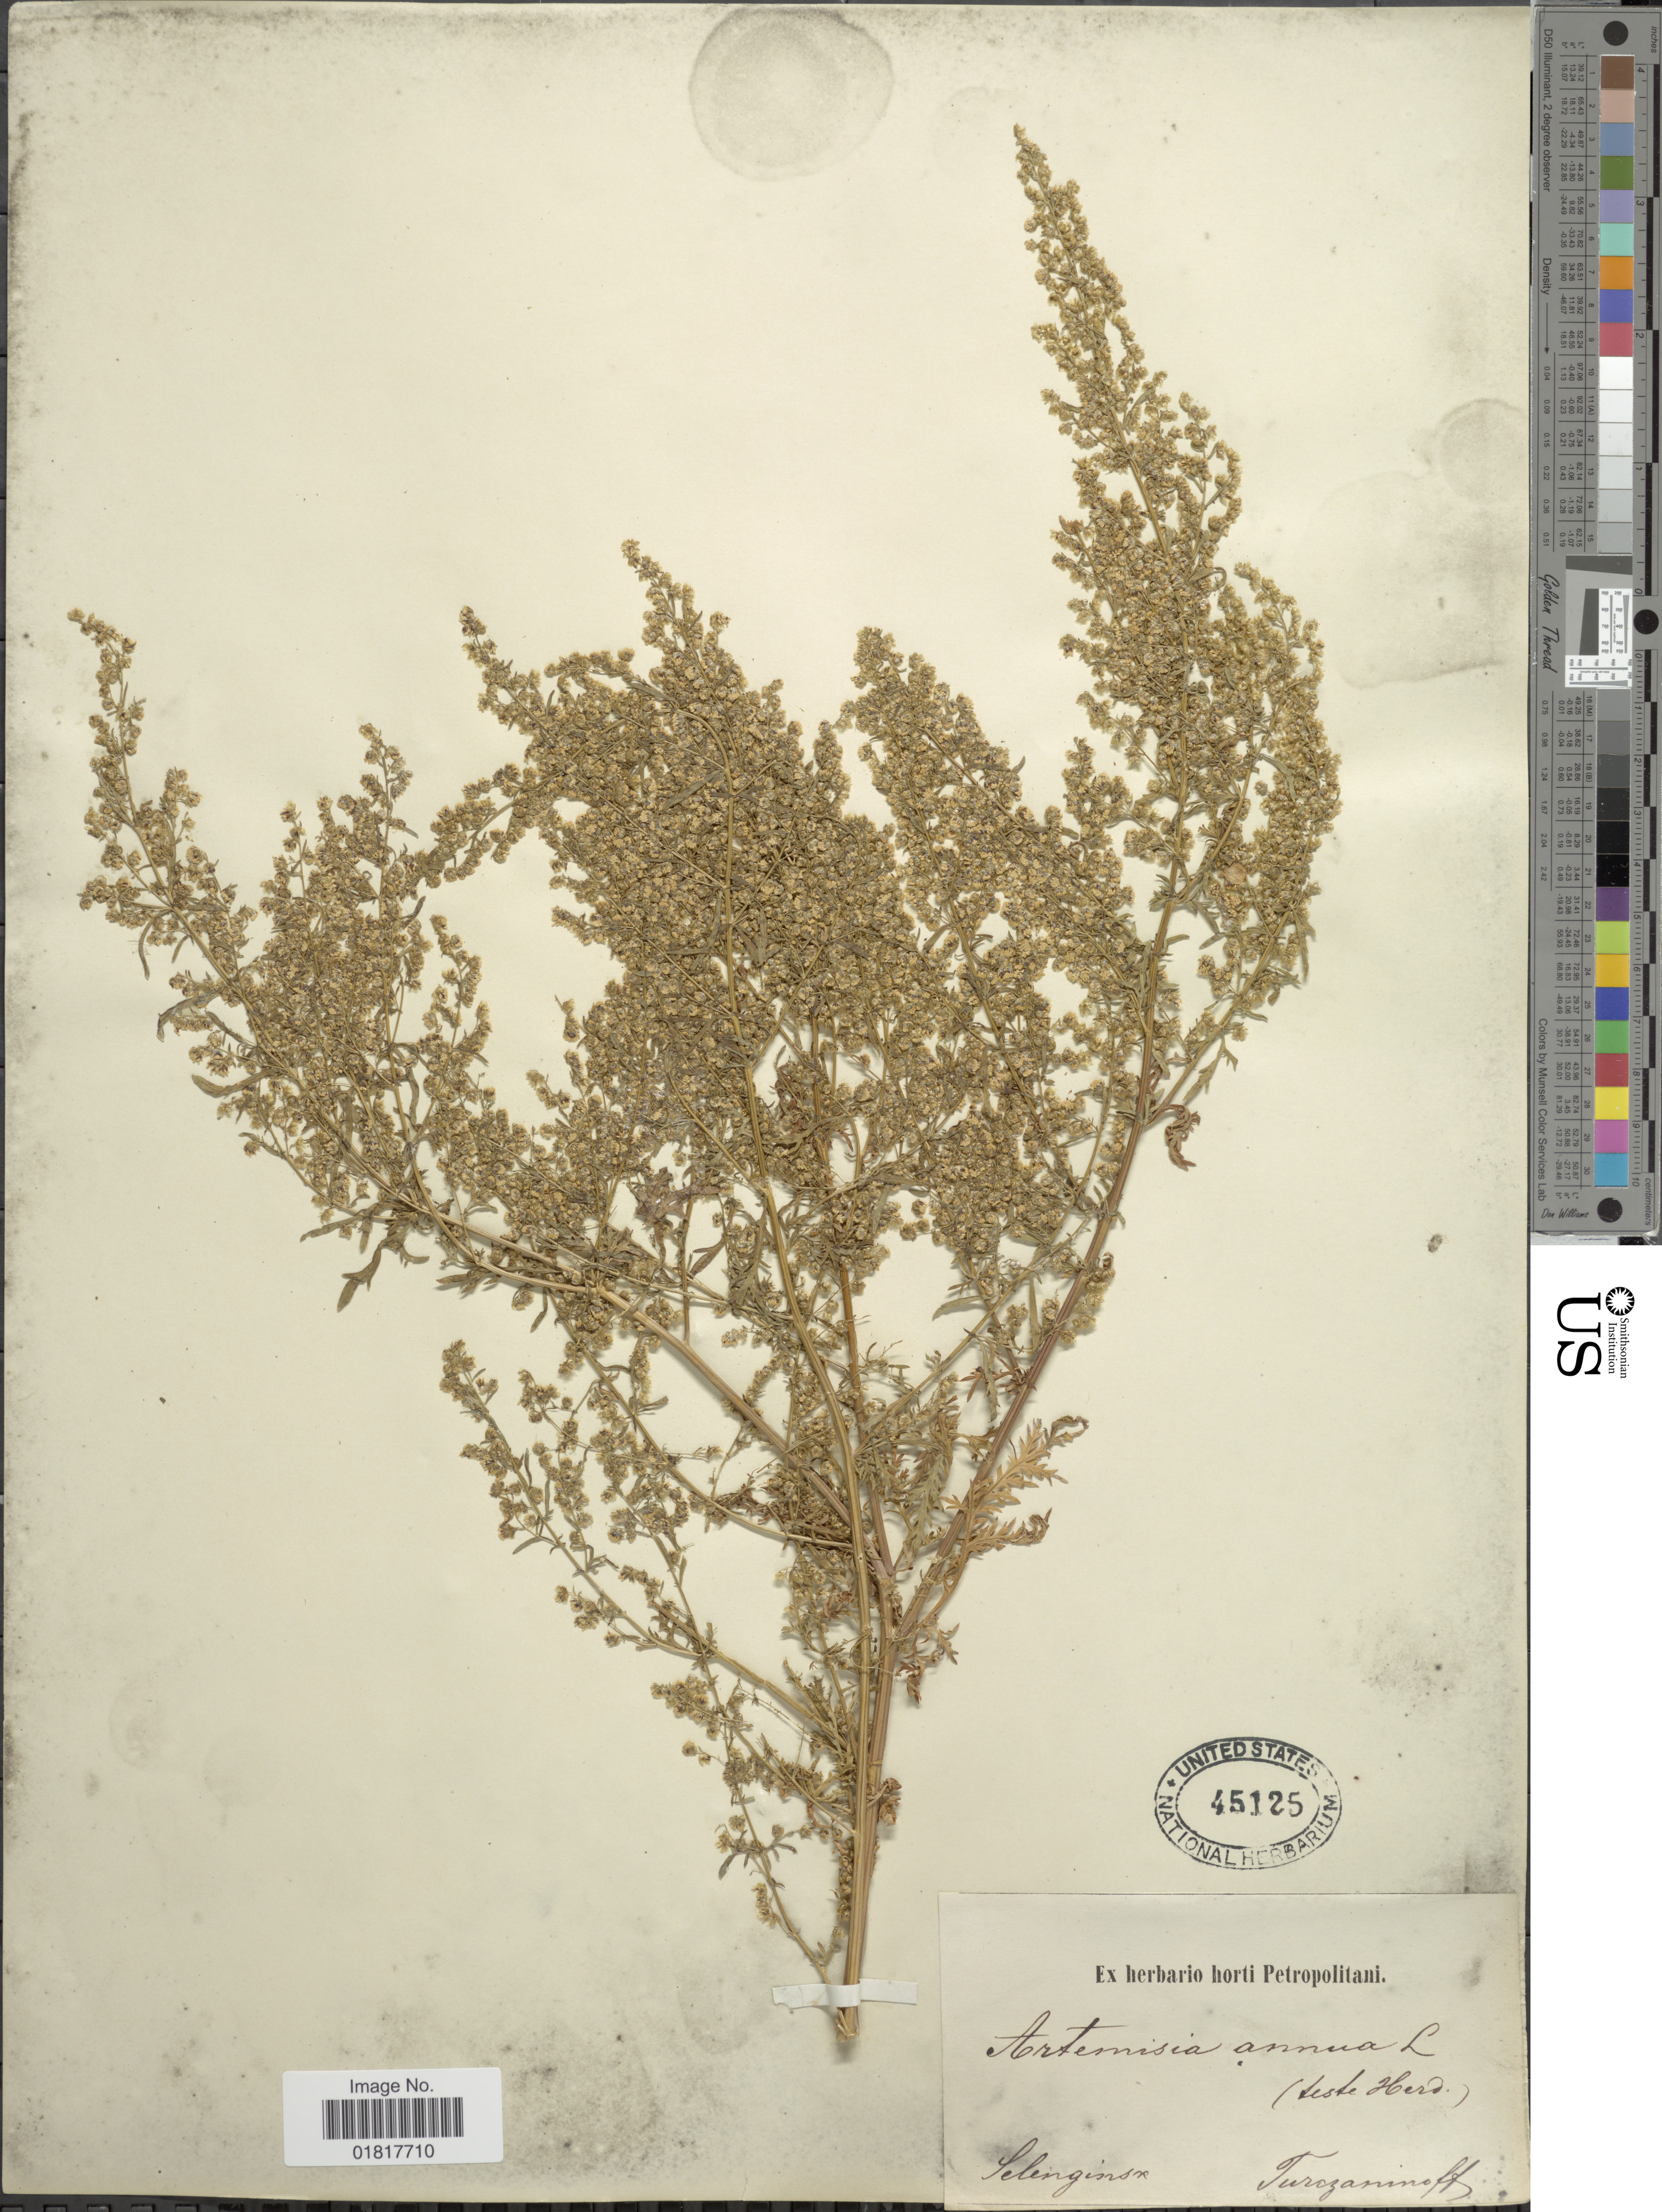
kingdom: Plantae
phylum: Tracheophyta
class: Magnoliopsida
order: Asterales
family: Asteraceae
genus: Artemisia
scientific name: Artemisia annua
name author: L.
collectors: N. Turczaninow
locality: Selesiginsx [interpreted]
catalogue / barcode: US 45125